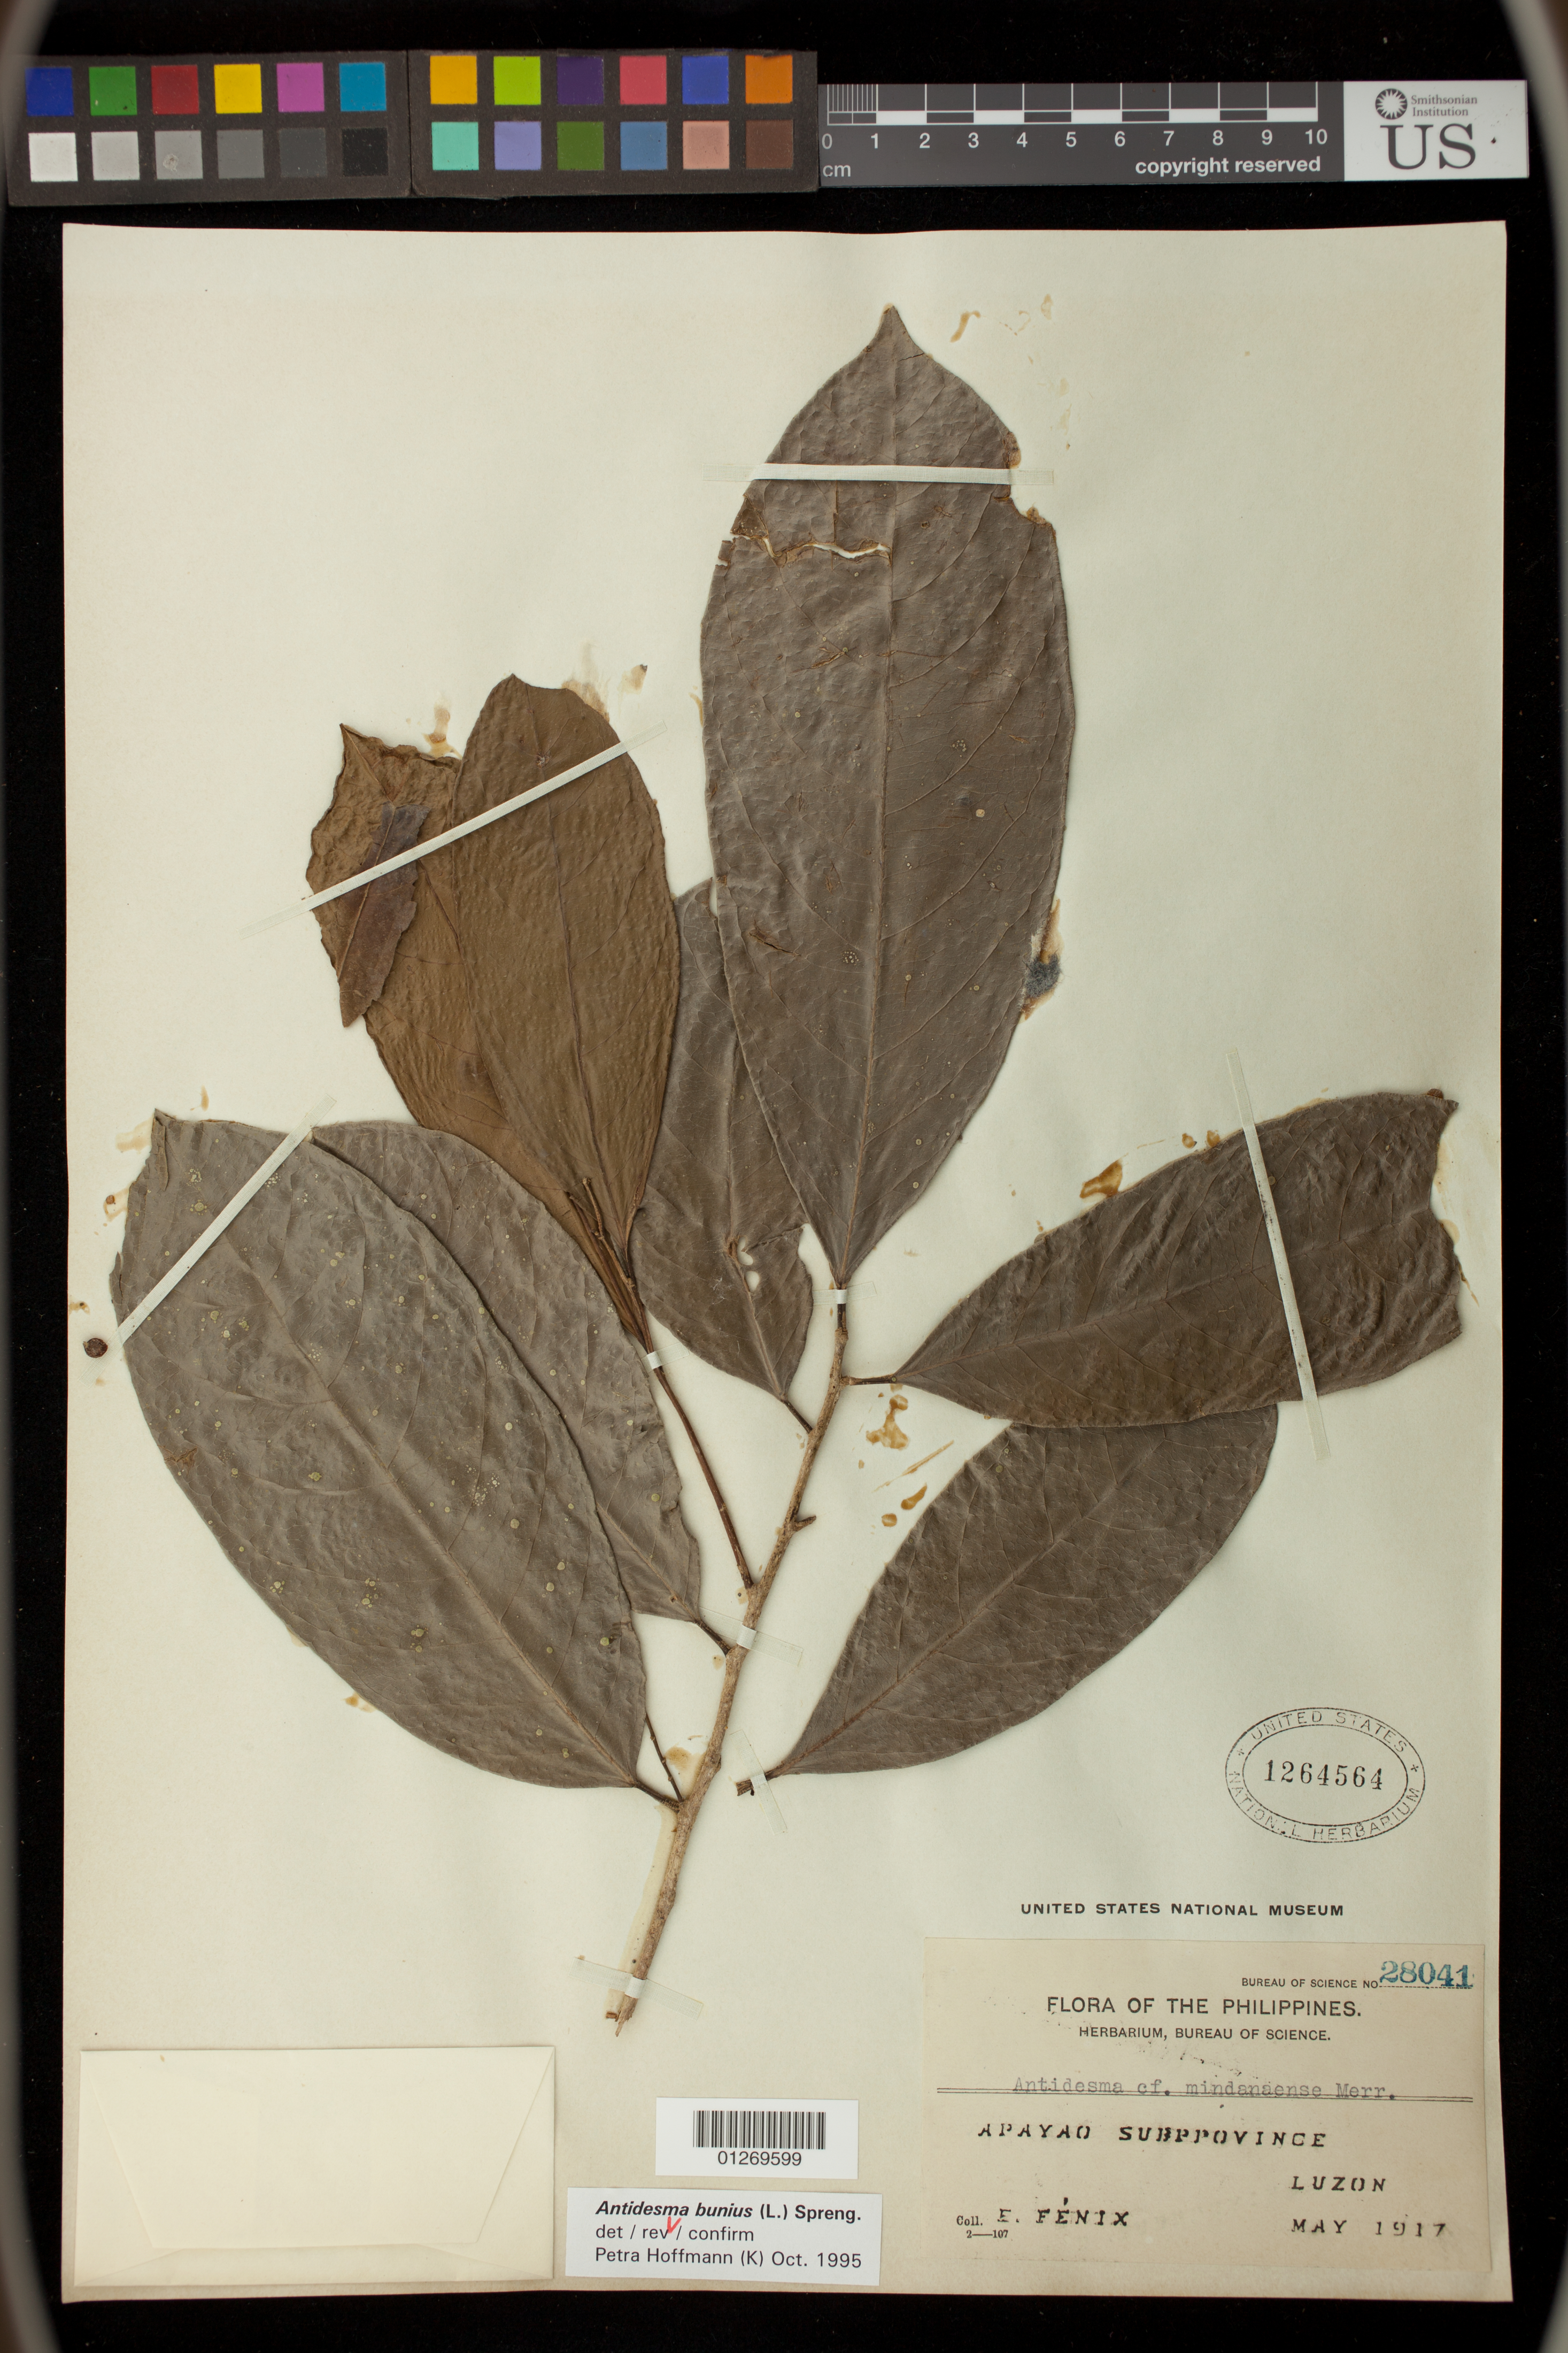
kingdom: Plantae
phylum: Tracheophyta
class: Magnoliopsida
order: Malpighiales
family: Phyllanthaceae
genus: Antidesma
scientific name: Antidesma bunius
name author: (L.) Spreng.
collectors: E. Fenix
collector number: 28041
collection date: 1917-05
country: Philippines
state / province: Cordillera (Administrative Region)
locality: Apayao Subprovince on the Island of Luzon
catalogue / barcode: US 1264564